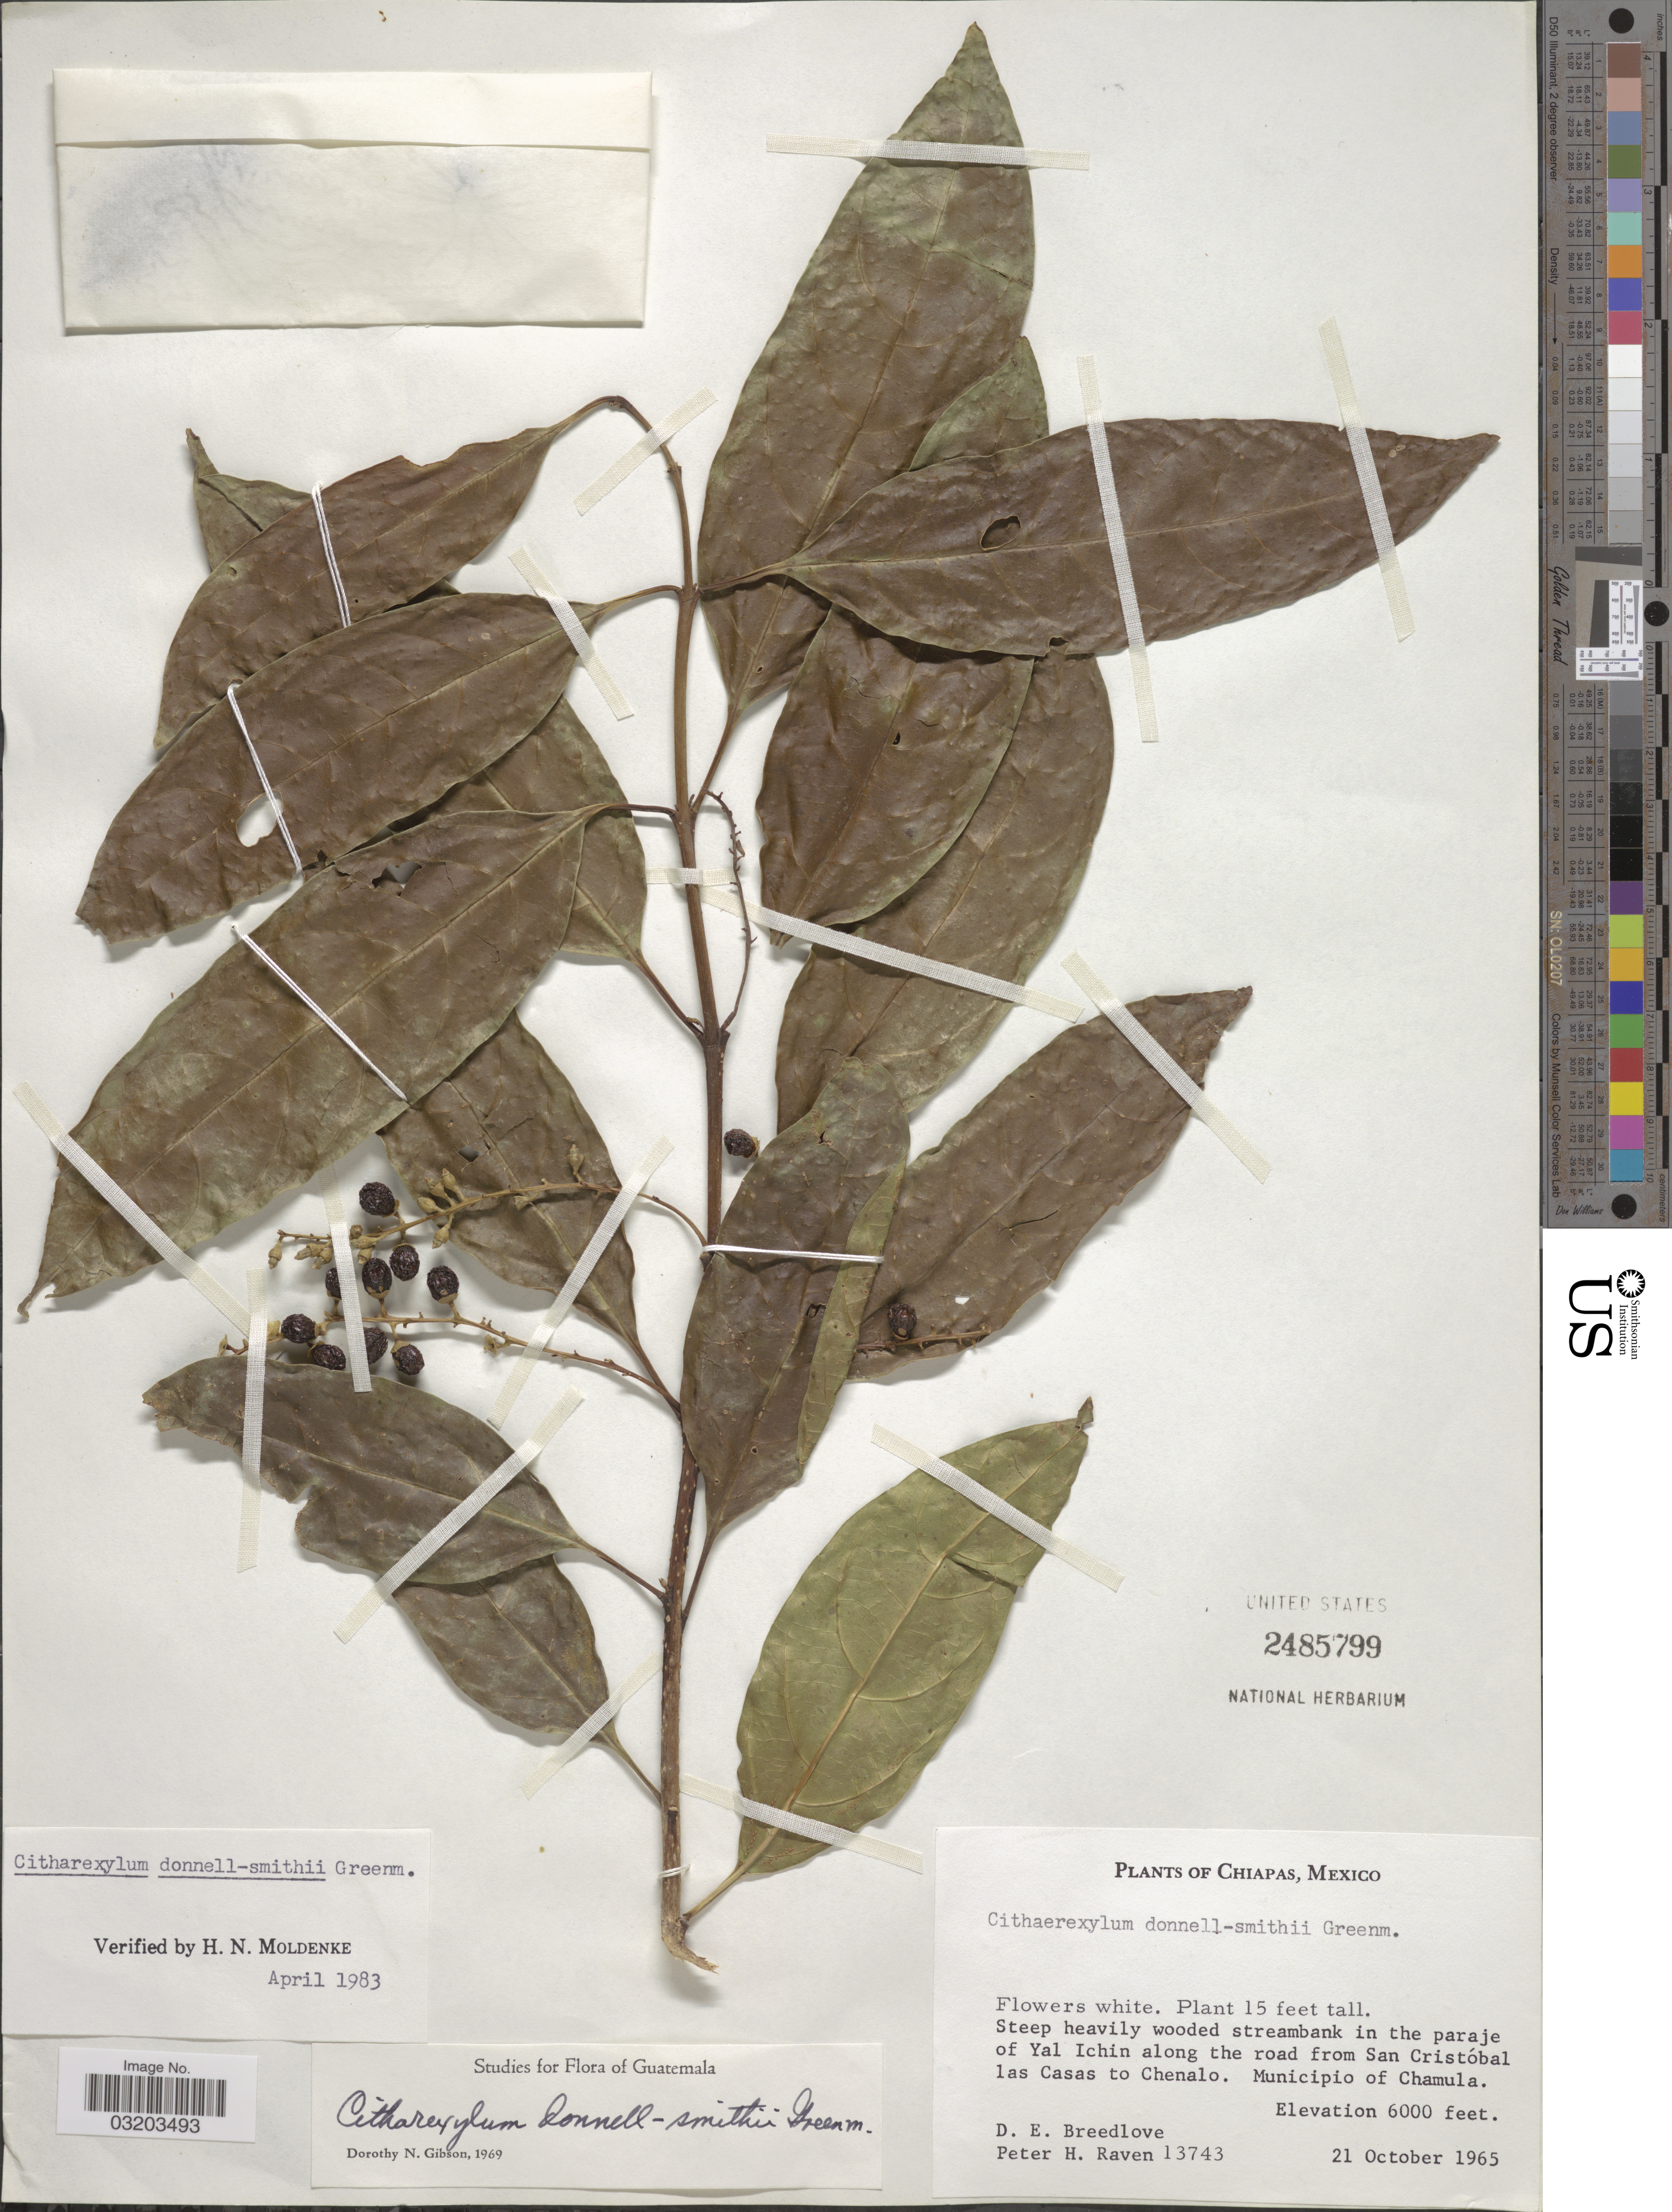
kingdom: Plantae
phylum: Tracheophyta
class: Magnoliopsida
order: Lamiales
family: Verbenaceae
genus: Citharexylum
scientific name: Citharexylum donnell-smithii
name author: Greenm.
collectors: D. E. Breedlove & P. Raven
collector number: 13743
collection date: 1965-10-21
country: Mexico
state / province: Chiapas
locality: Steep heavily wooded streambank in the paraje of Yal Ichin along the road from San Cristóbal las Casas to Chenalo. Municipio of Chamula.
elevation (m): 1829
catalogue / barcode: US 2485799